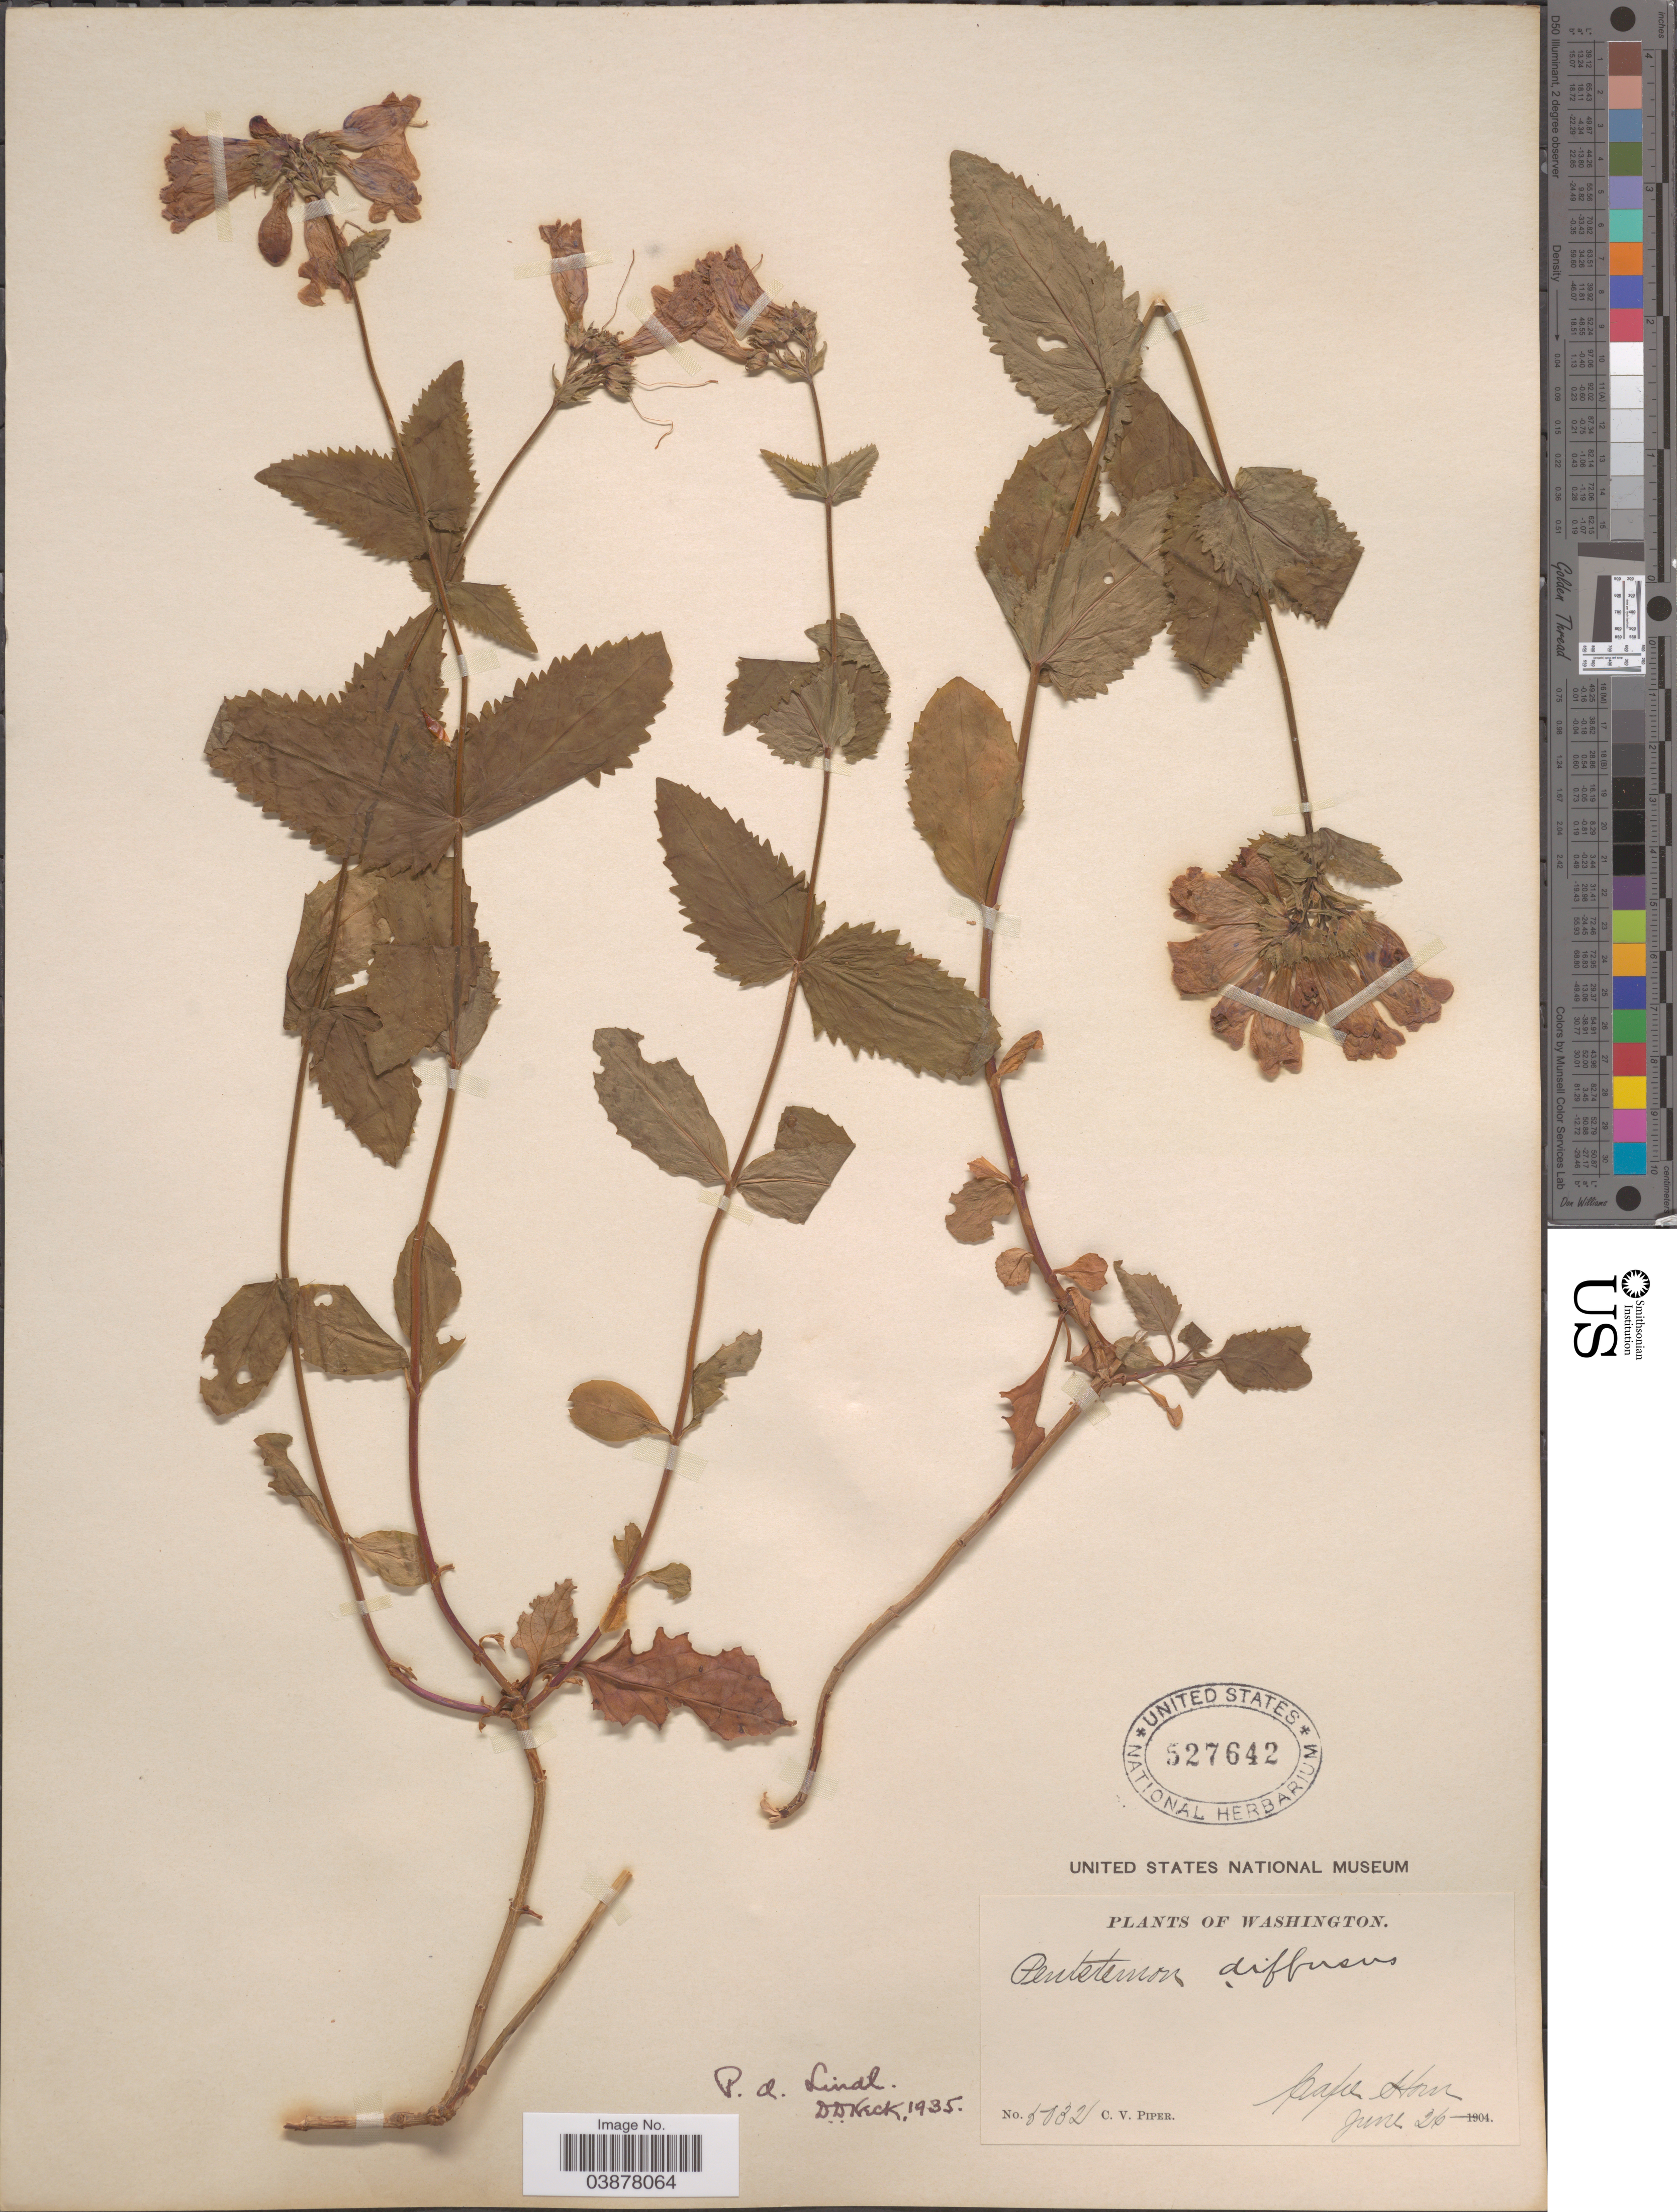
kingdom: Plantae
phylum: Tracheophyta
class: Magnoliopsida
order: Lamiales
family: Plantaginaceae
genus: Penstemon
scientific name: Penstemon serrulatus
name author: Menzies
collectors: C. V. Piper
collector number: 5032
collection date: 1904-06-26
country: United States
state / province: Washington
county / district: Skamania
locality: Cape Horn.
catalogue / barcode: US 527642